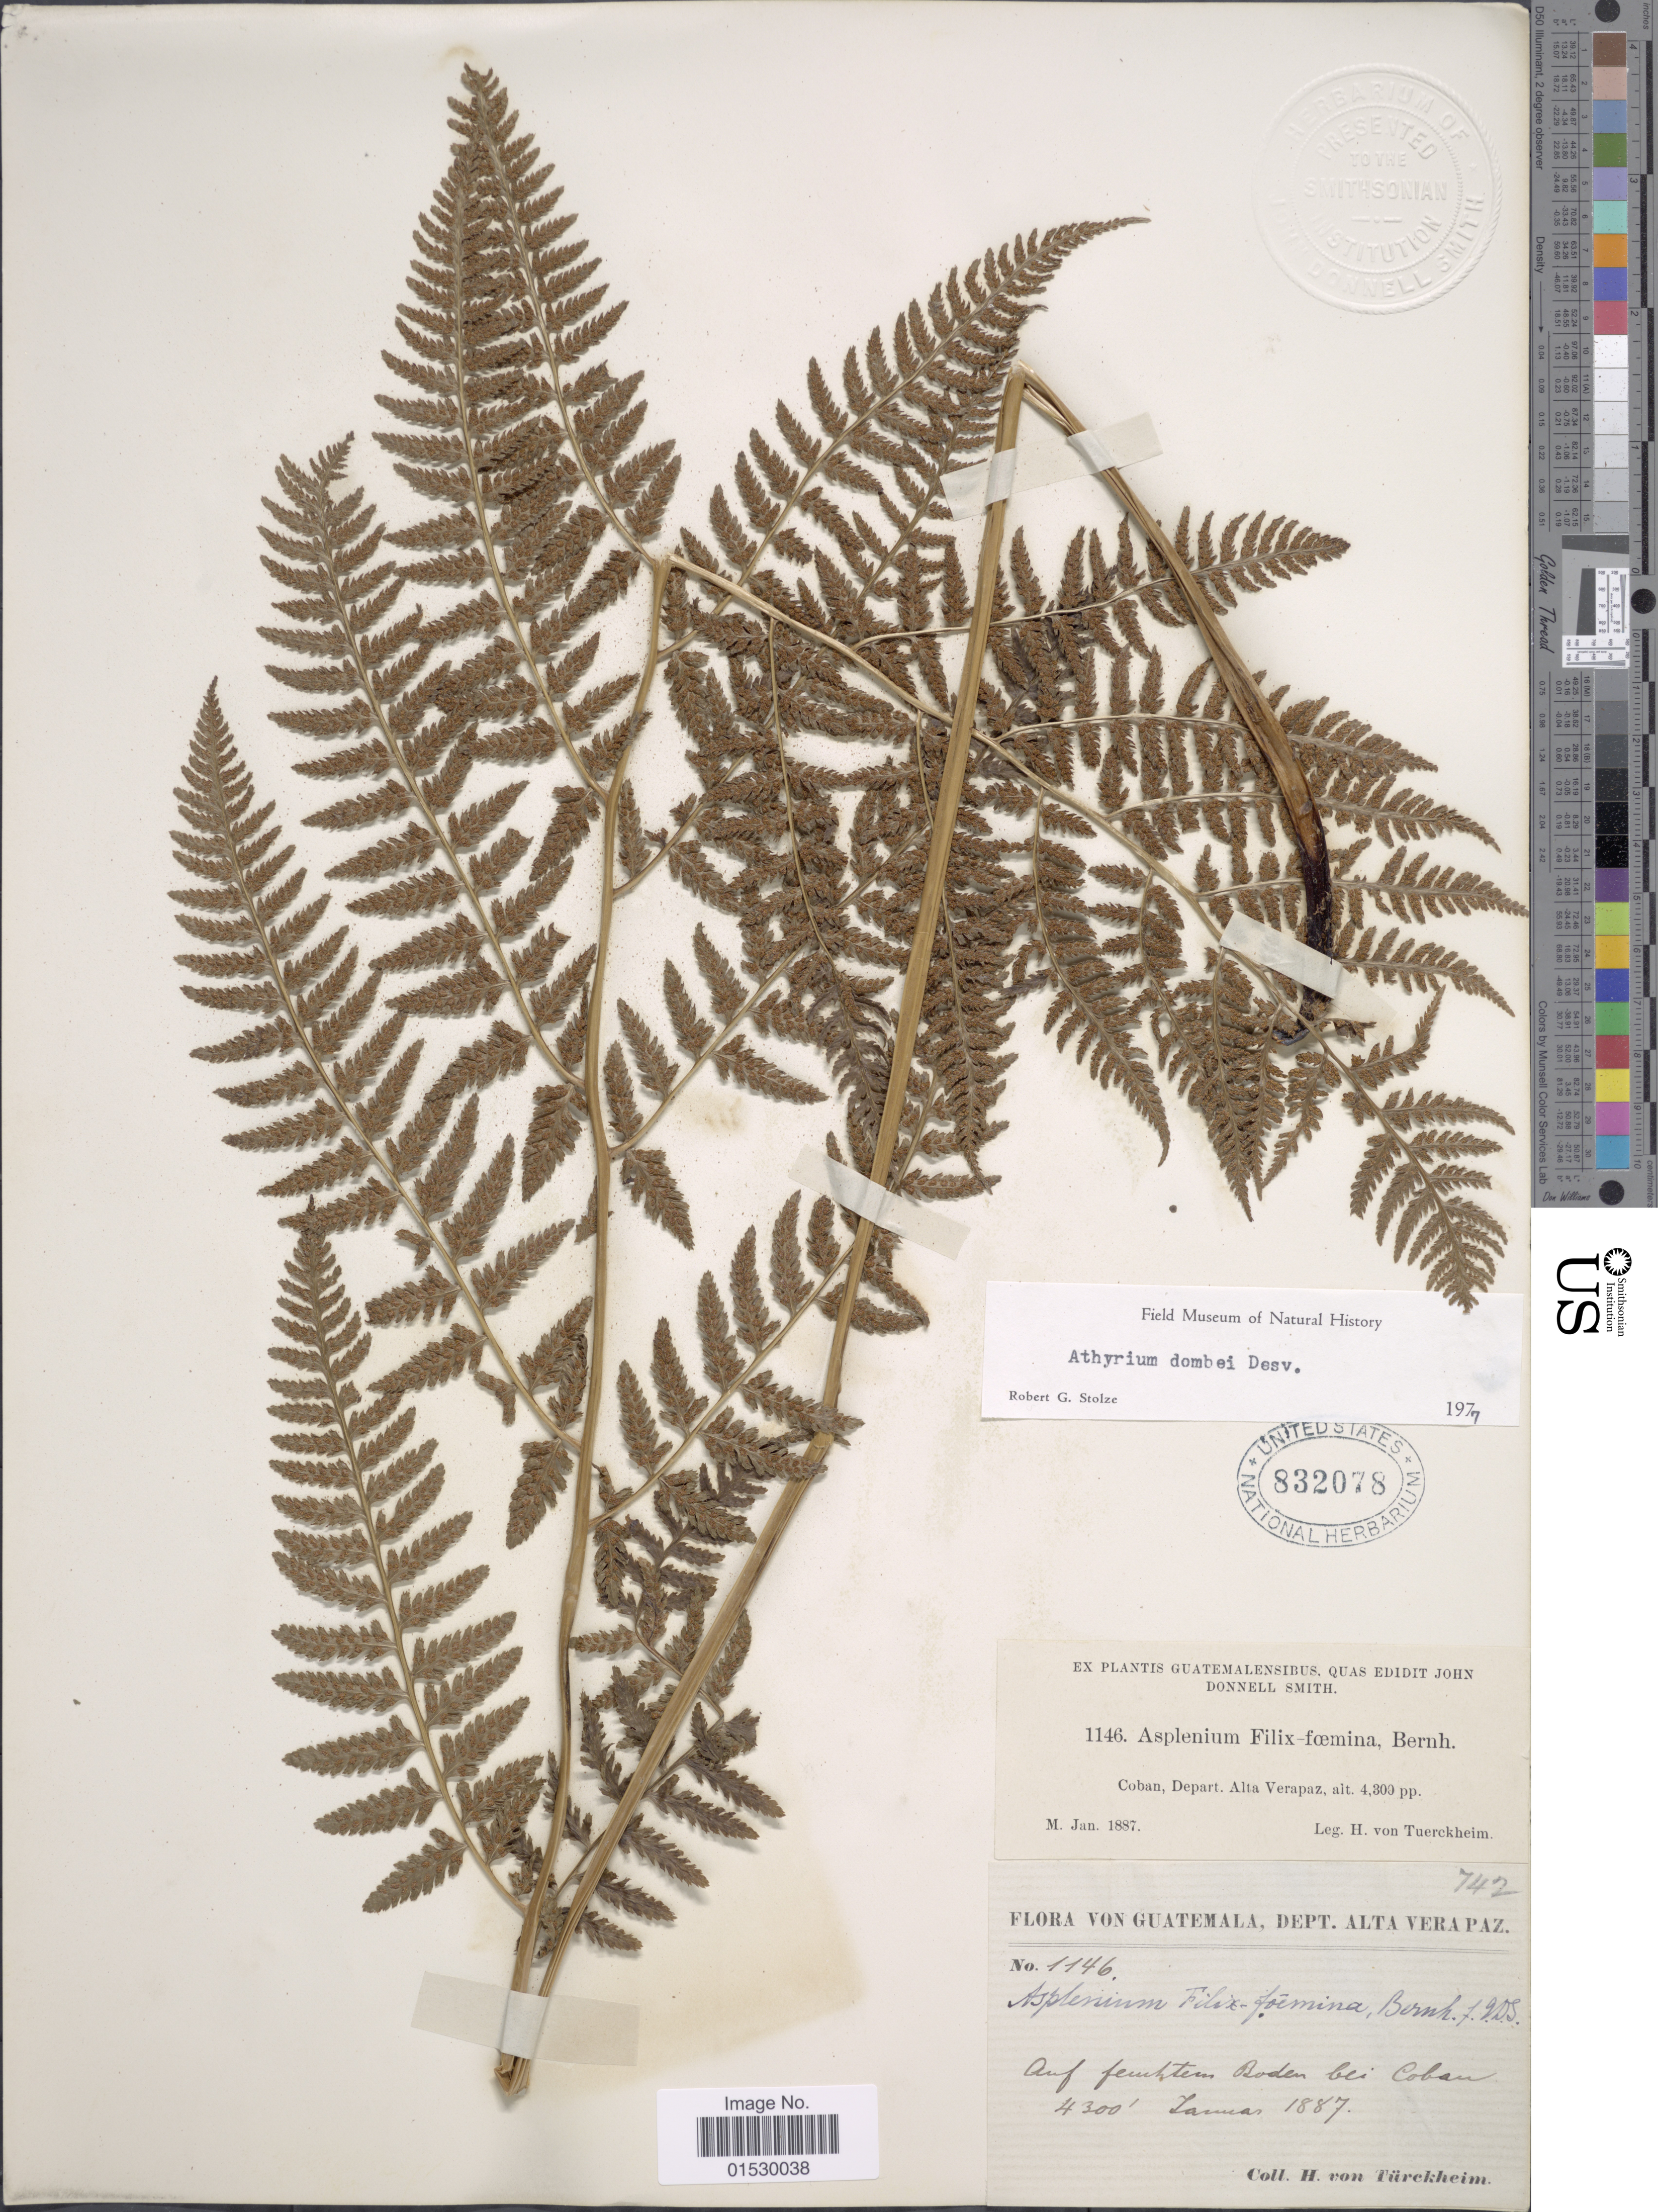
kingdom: Plantae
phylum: Tracheophyta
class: Polypodiopsida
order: Polypodiales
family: Athyriaceae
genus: Athyrium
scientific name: Athyrium dombei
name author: (Desv.) C. Chr.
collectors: H. von Tuerckheim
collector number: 1146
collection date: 1887-01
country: Guatemala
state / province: Alta Verapaz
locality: Auf feuchten Boden bei Coban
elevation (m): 1311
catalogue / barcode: US 832078